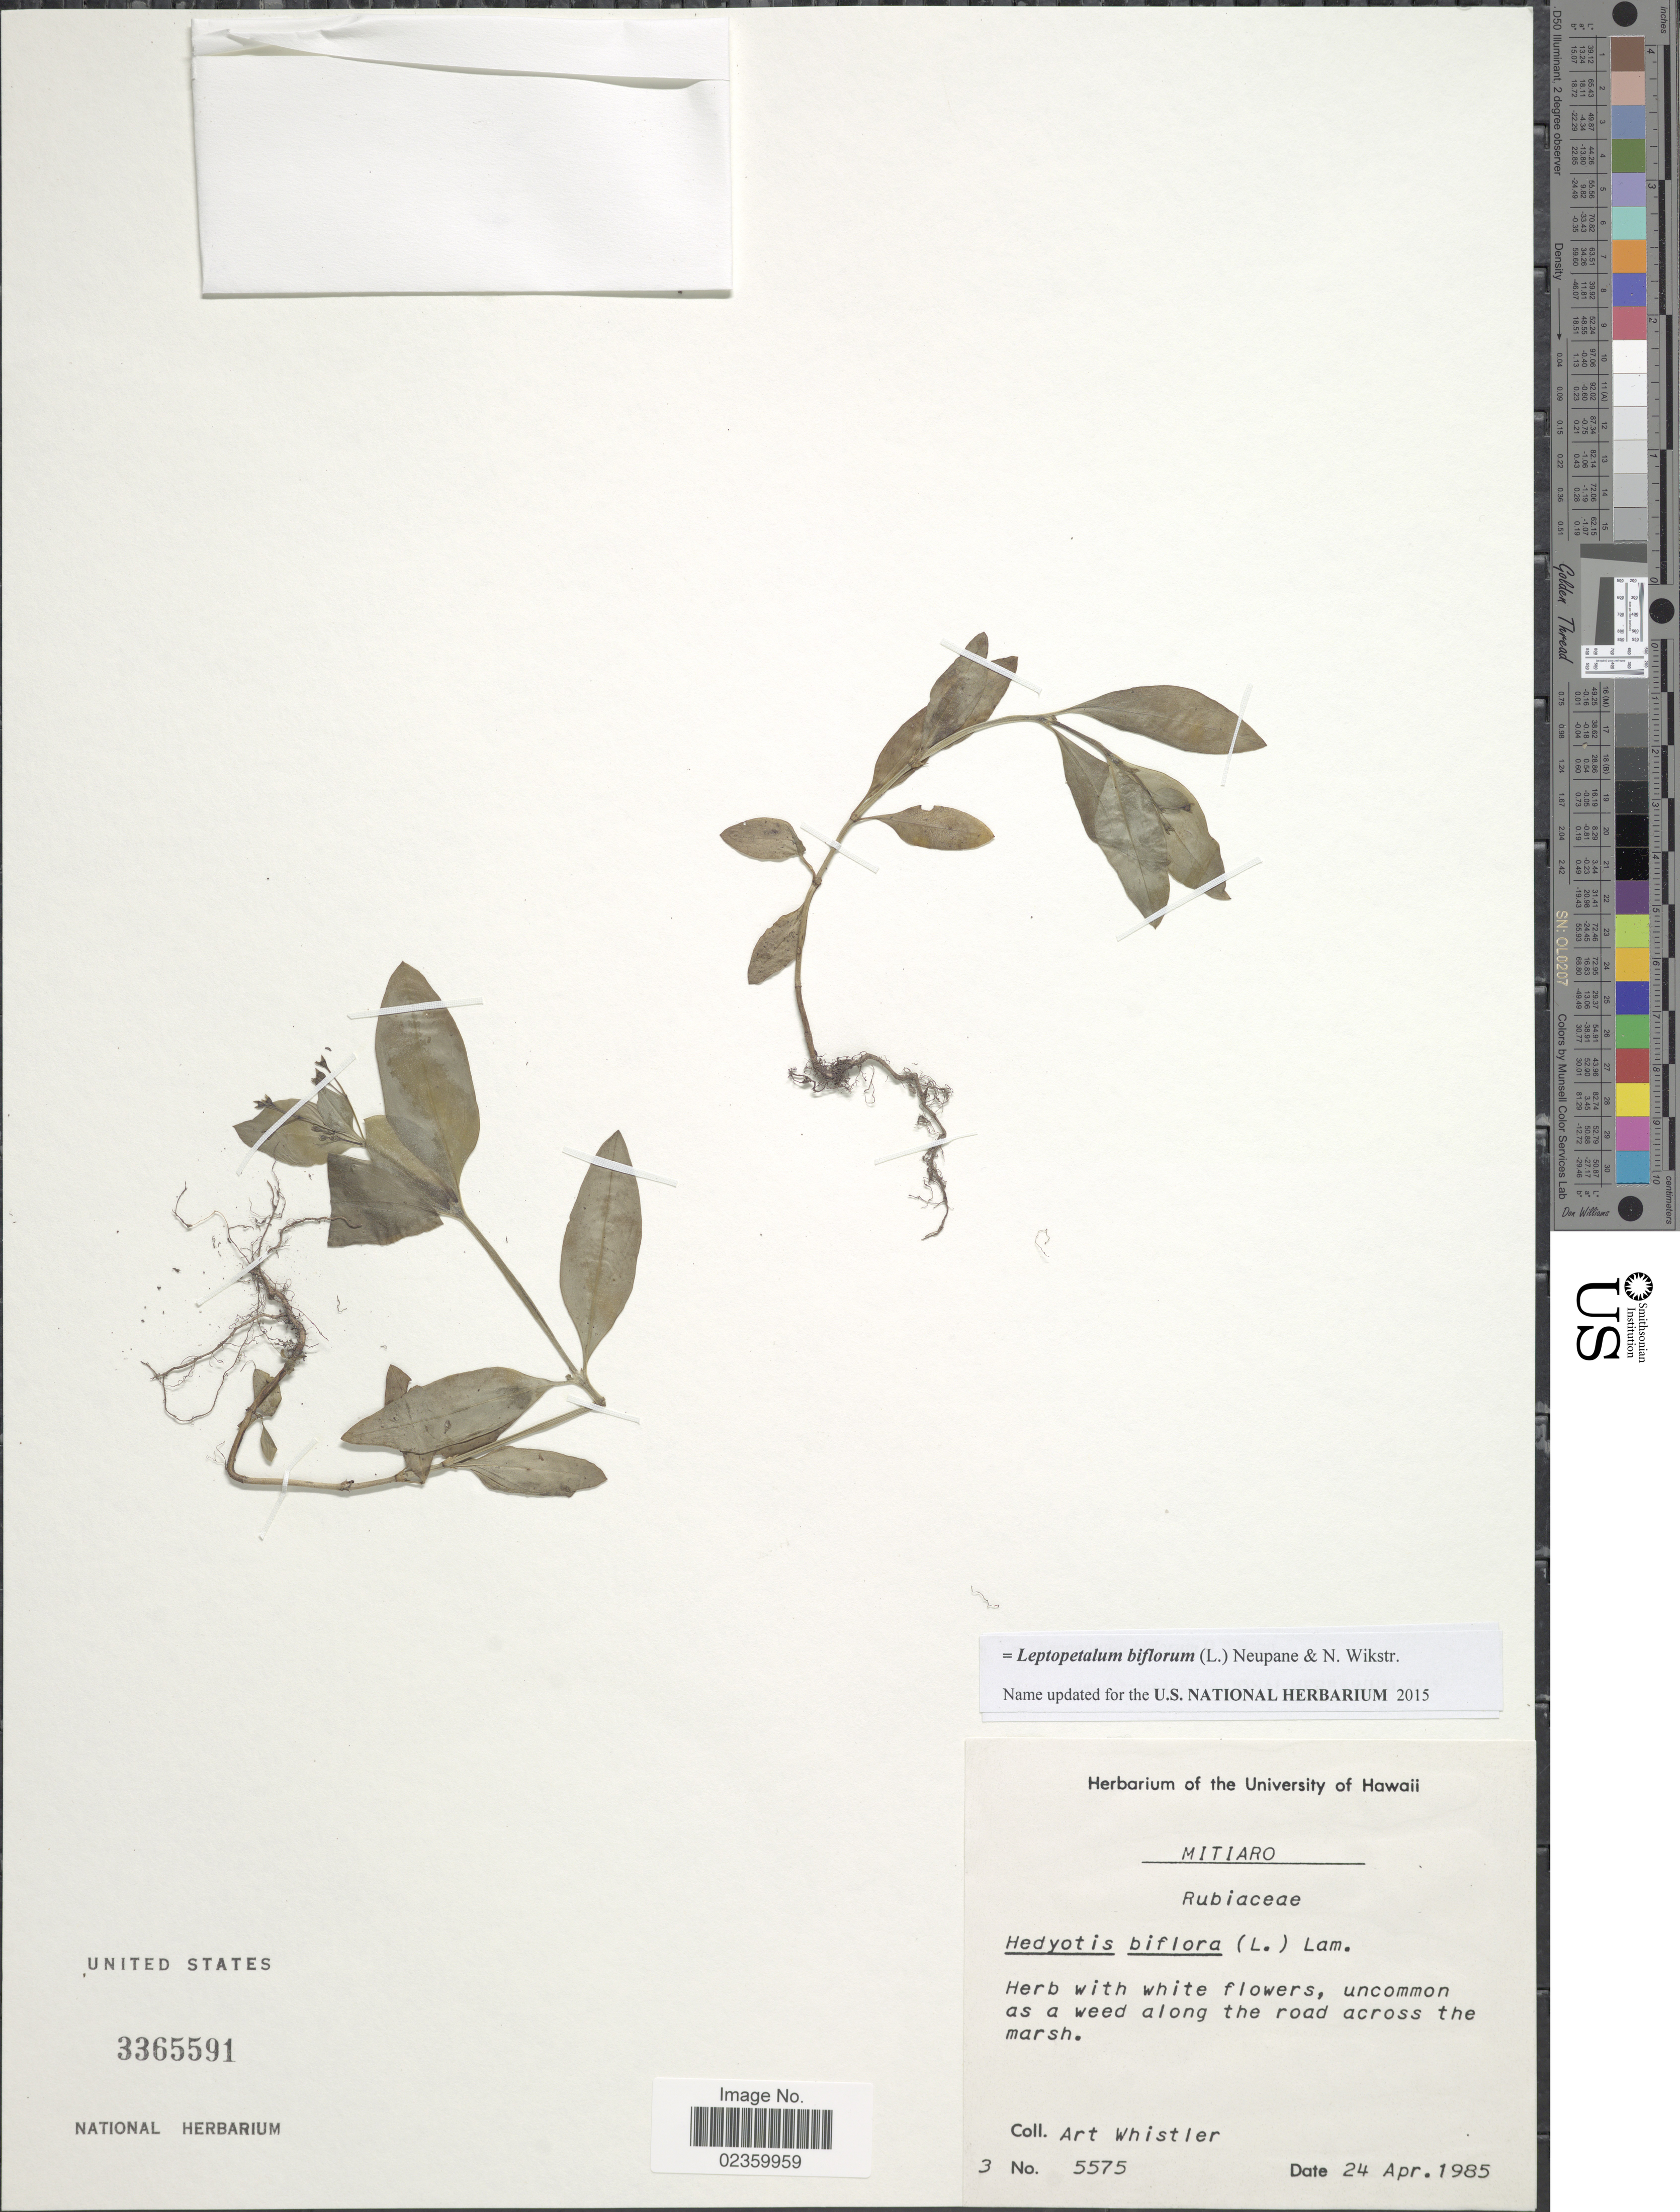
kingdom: Plantae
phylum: Tracheophyta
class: Magnoliopsida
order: Gentianales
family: Rubiaceae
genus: Leptopetalum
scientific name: Leptopetalum biflorum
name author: (L.) Neupane & N. Wikstr.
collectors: A. Whistler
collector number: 5575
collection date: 1985-04-24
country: Cook Islands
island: Mitiaro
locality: Along the road across the marsh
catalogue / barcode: US 3365591